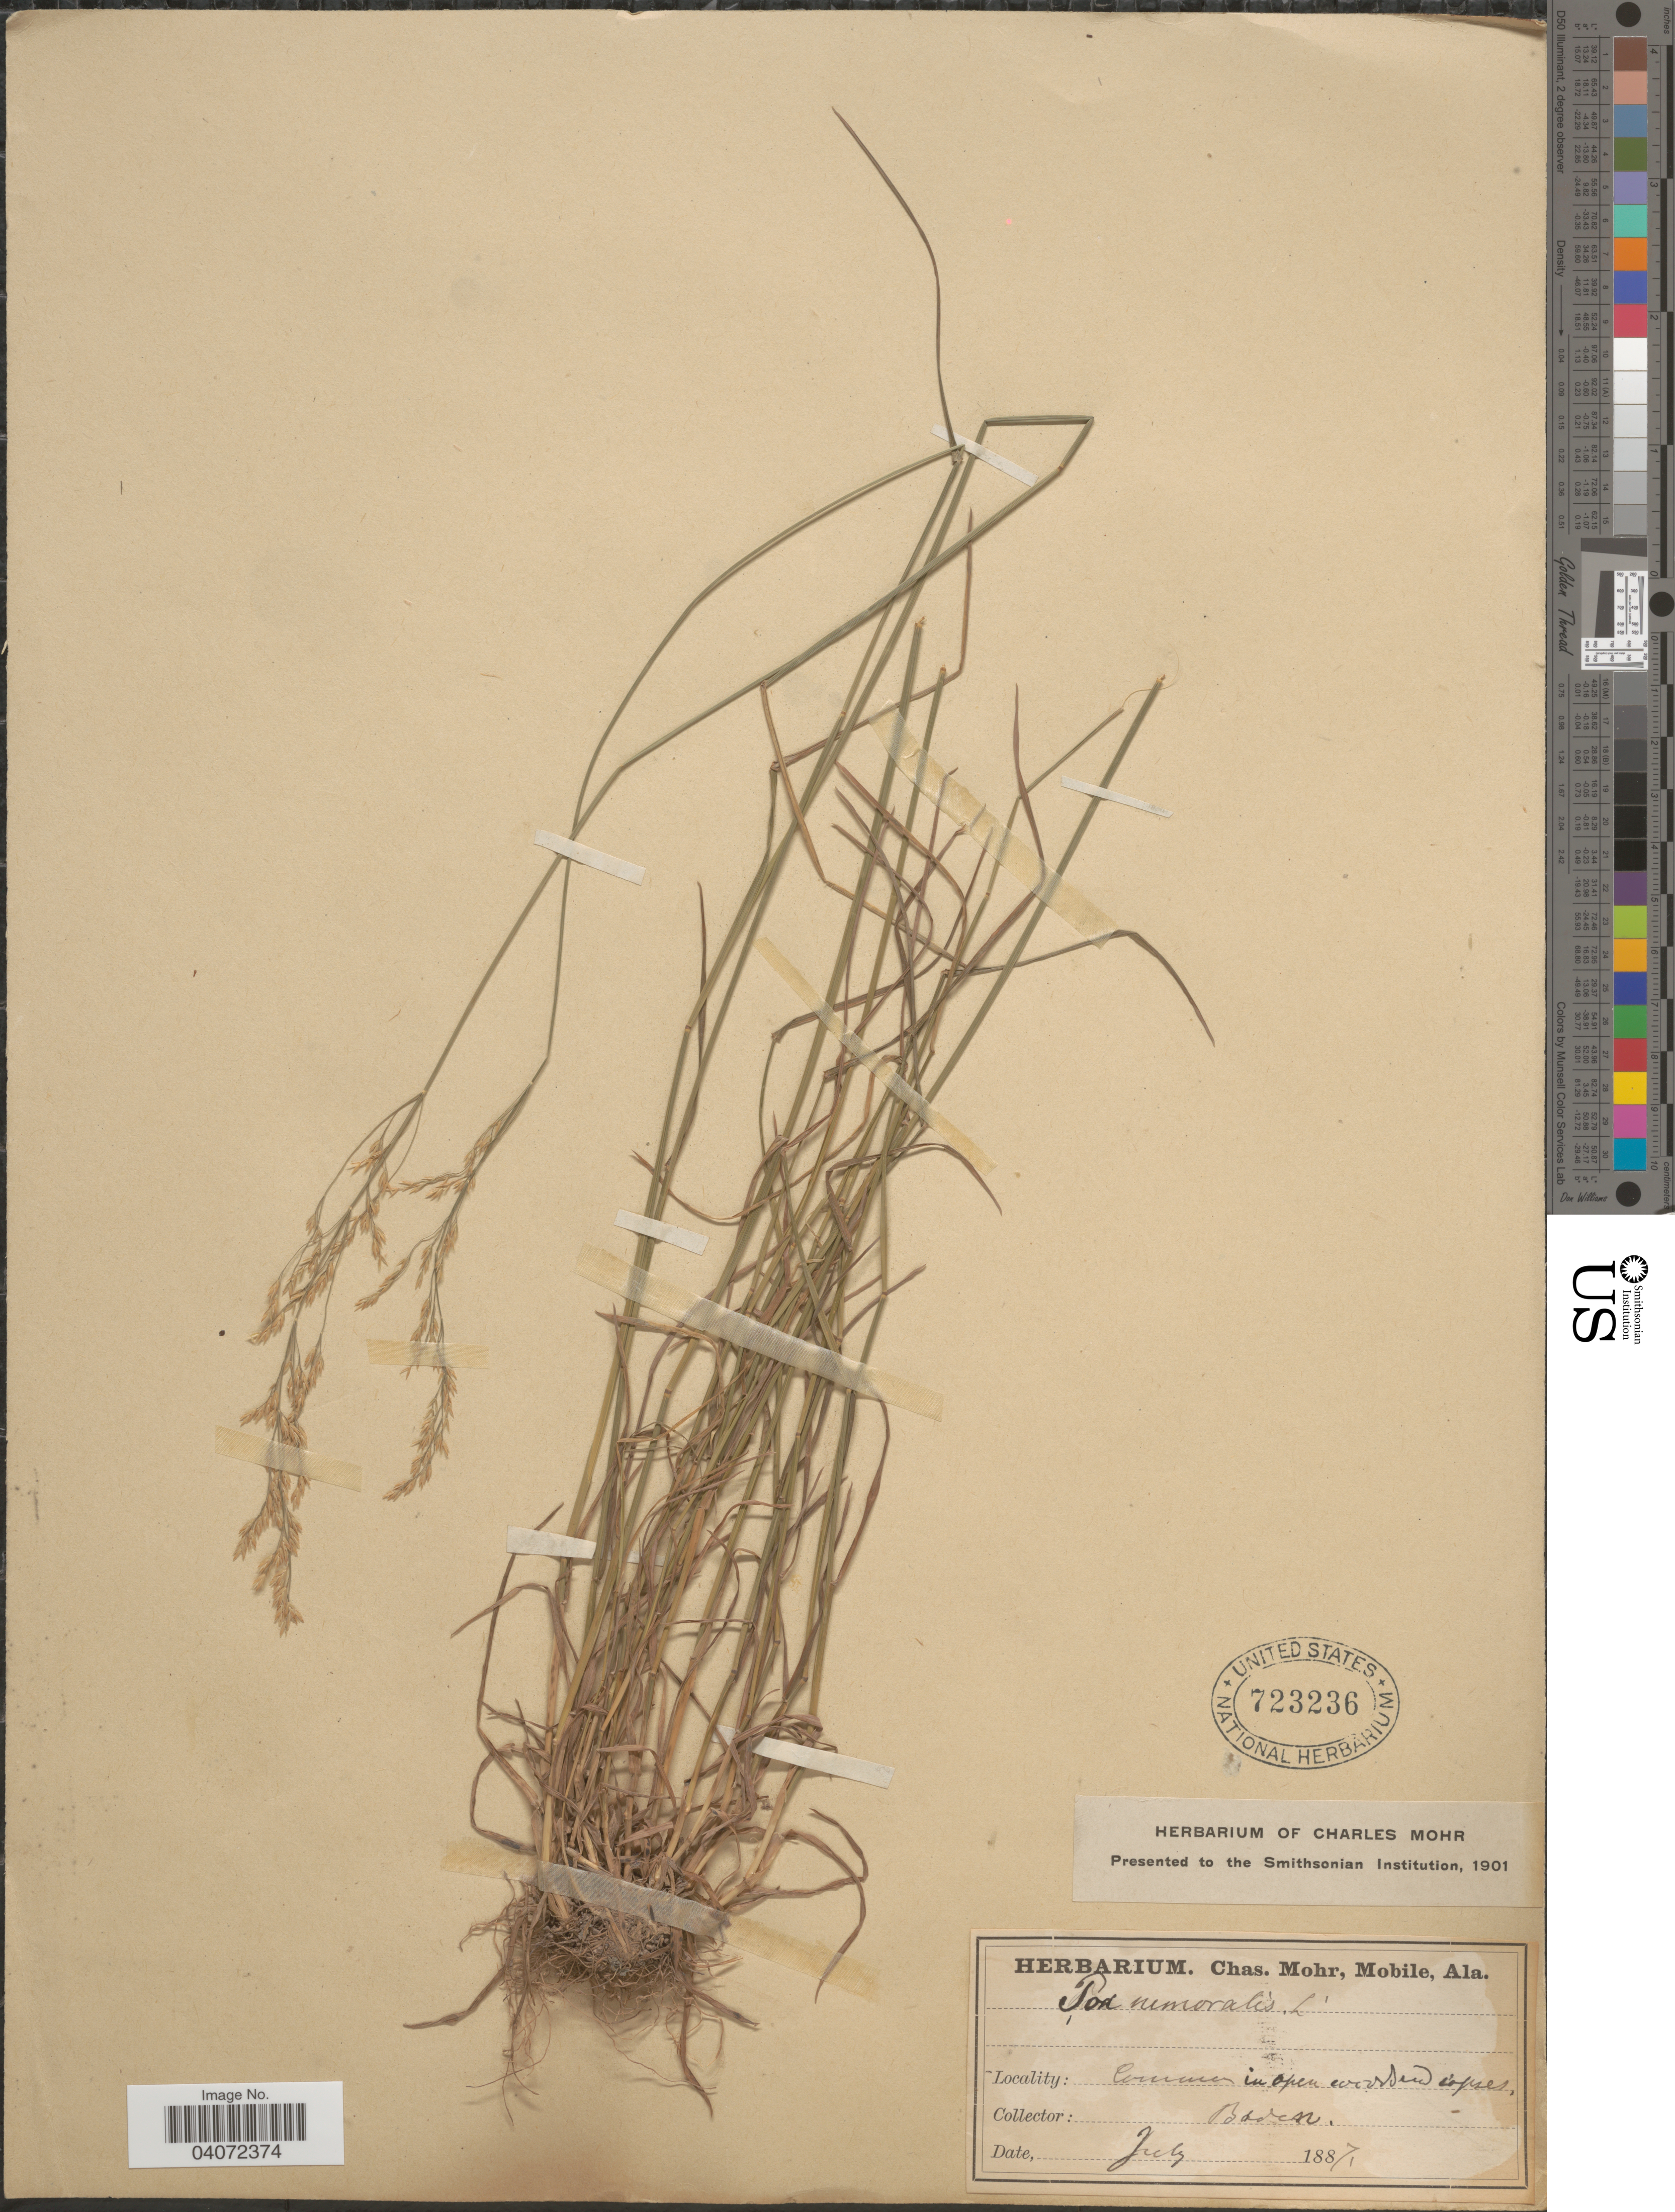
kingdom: Plantae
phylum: Tracheophyta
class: Liliopsida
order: Poales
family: Poaceae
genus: Poa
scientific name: Poa nemoralis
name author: L.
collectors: Baden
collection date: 1887-07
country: United States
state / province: Alabama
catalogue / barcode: US 723236